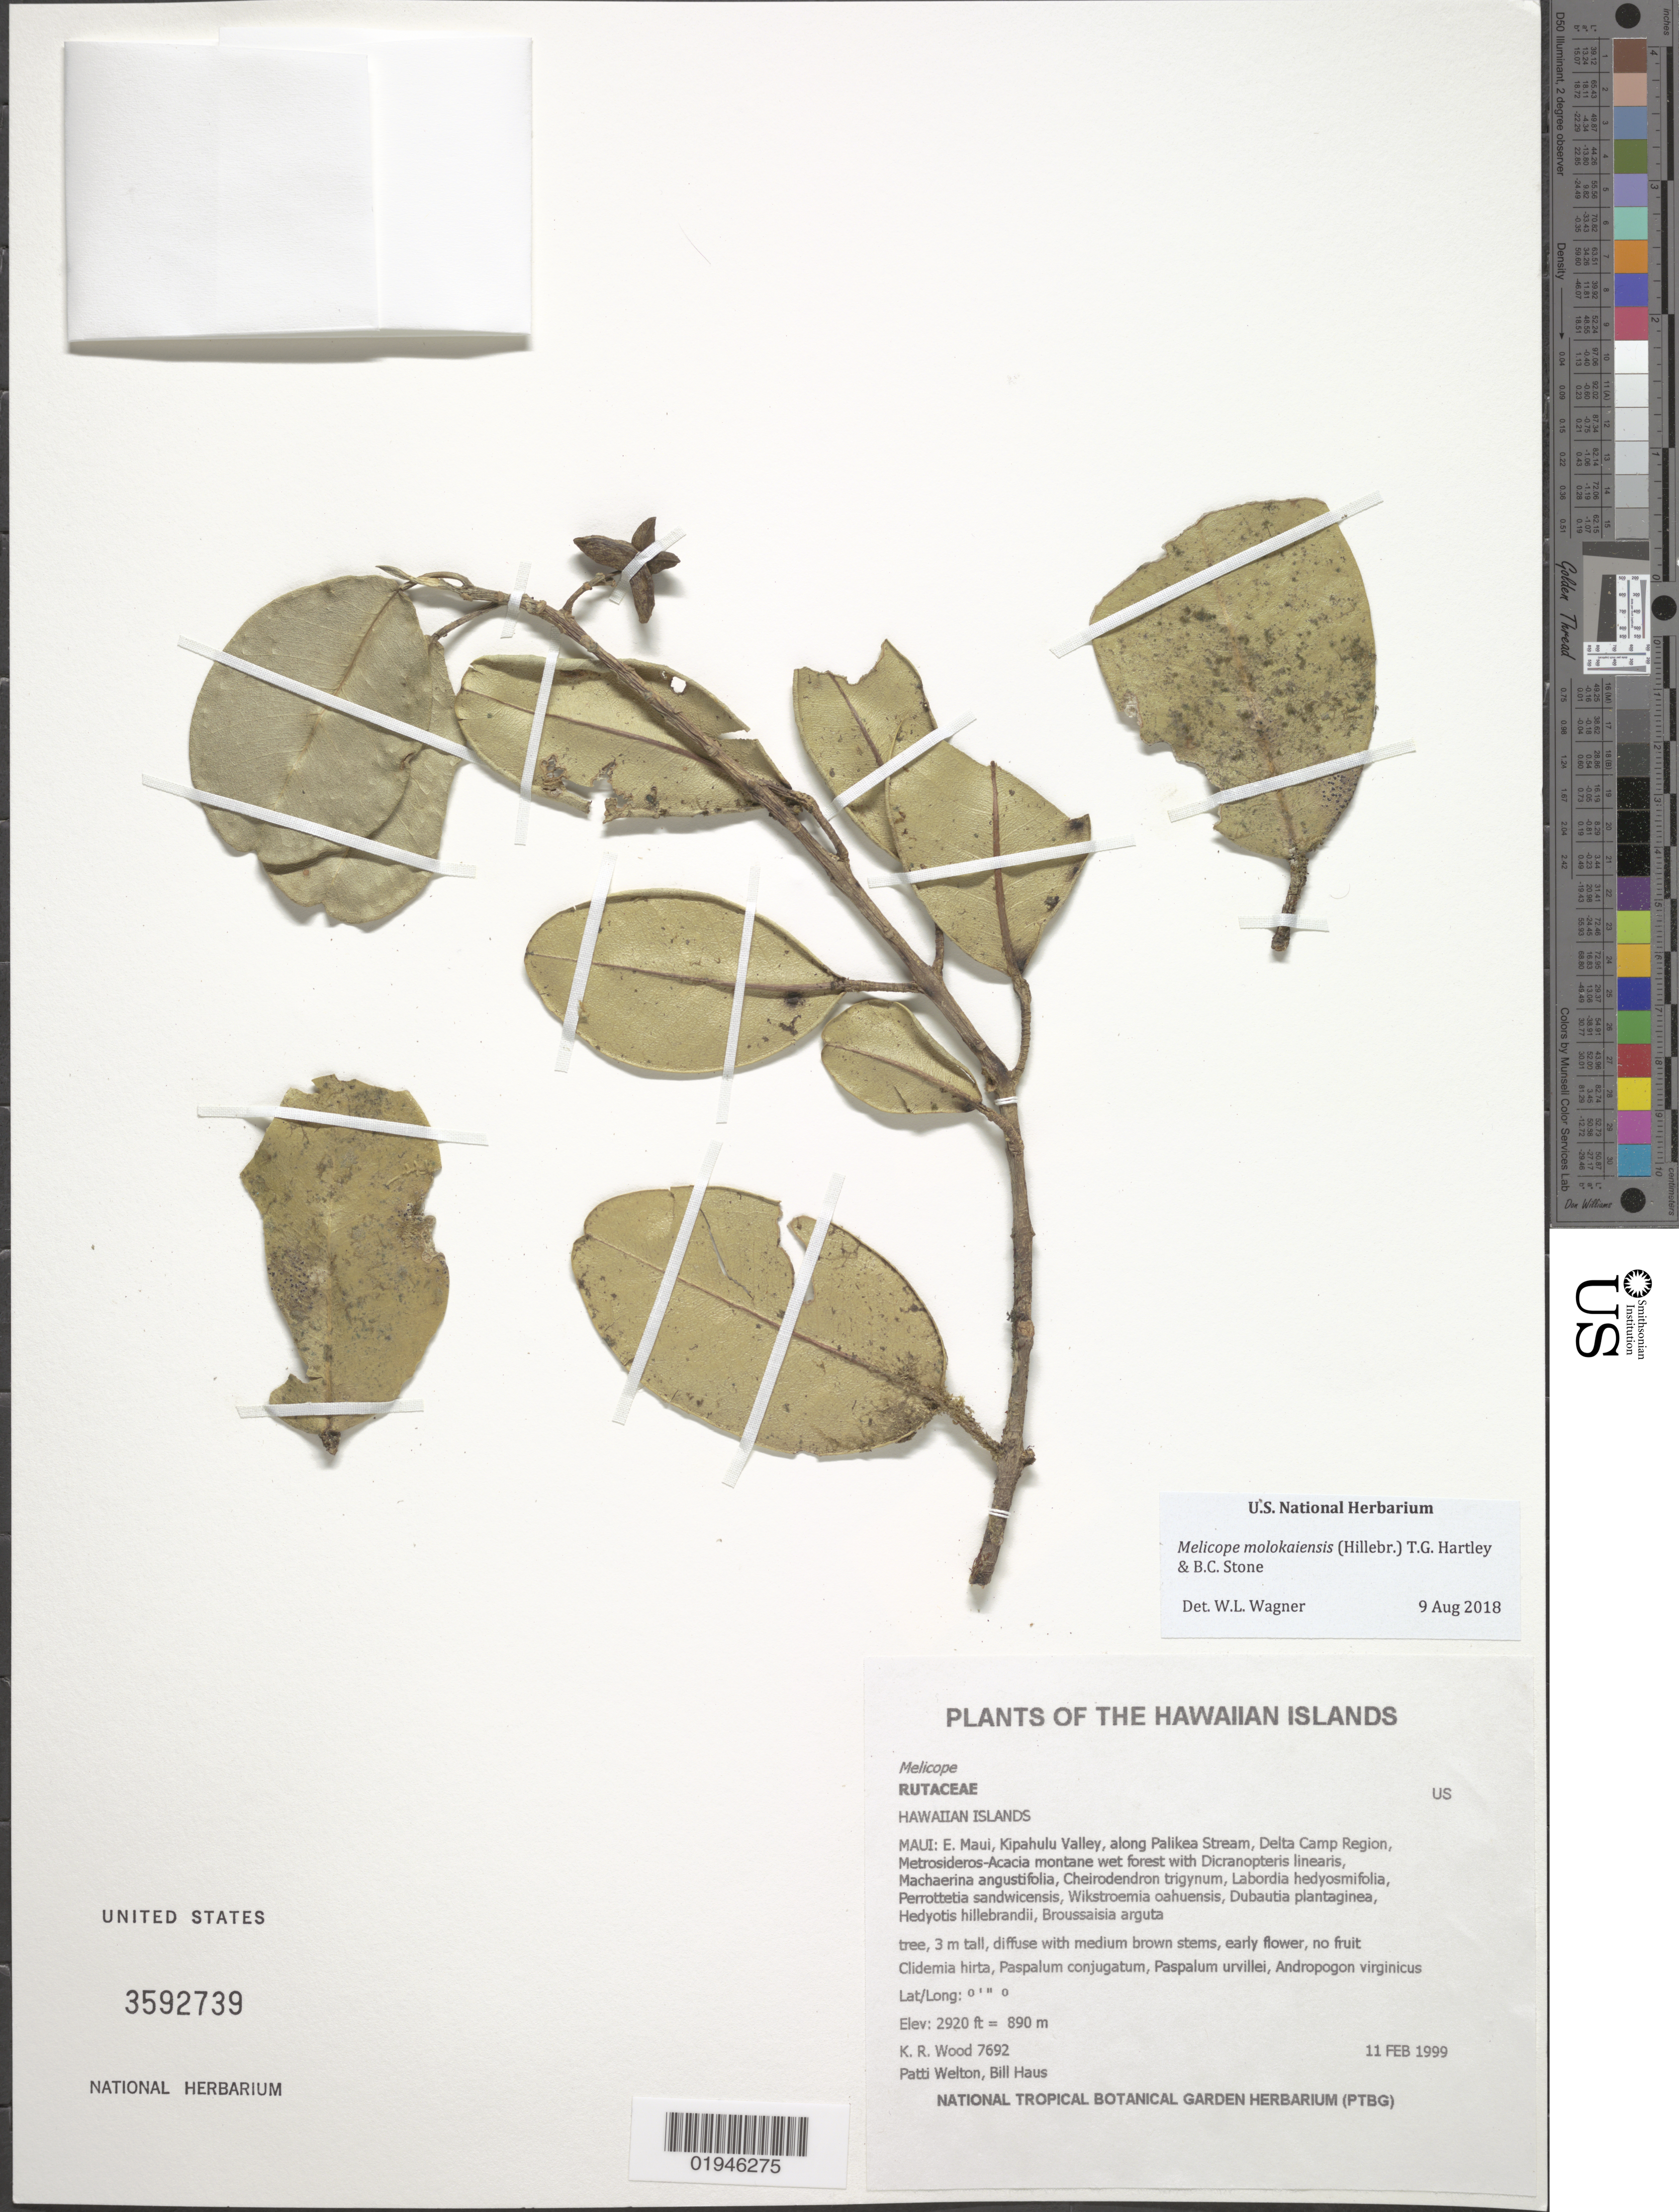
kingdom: Plantae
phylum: Tracheophyta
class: Magnoliopsida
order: Sapindales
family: Rutaceae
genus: Melicope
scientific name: Melicope molokaiensis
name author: (Hillebr.) T.G. Hartley & B.C. Stone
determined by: Wagner, W. L., (BOT), Smithsonian Institution - National Museum of Natural History (UNITED STATES)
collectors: K. R. Wood, P. Welton & B. Haus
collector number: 7692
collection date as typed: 11 Feb 1999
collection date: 1999-02-11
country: United States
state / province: Hawaii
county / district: Maui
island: Maui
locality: E. Maui, Kipahulu Valley, along Palikea Stream, Delta Camp Region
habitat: Montane wet forest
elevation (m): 890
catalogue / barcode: US 3592739